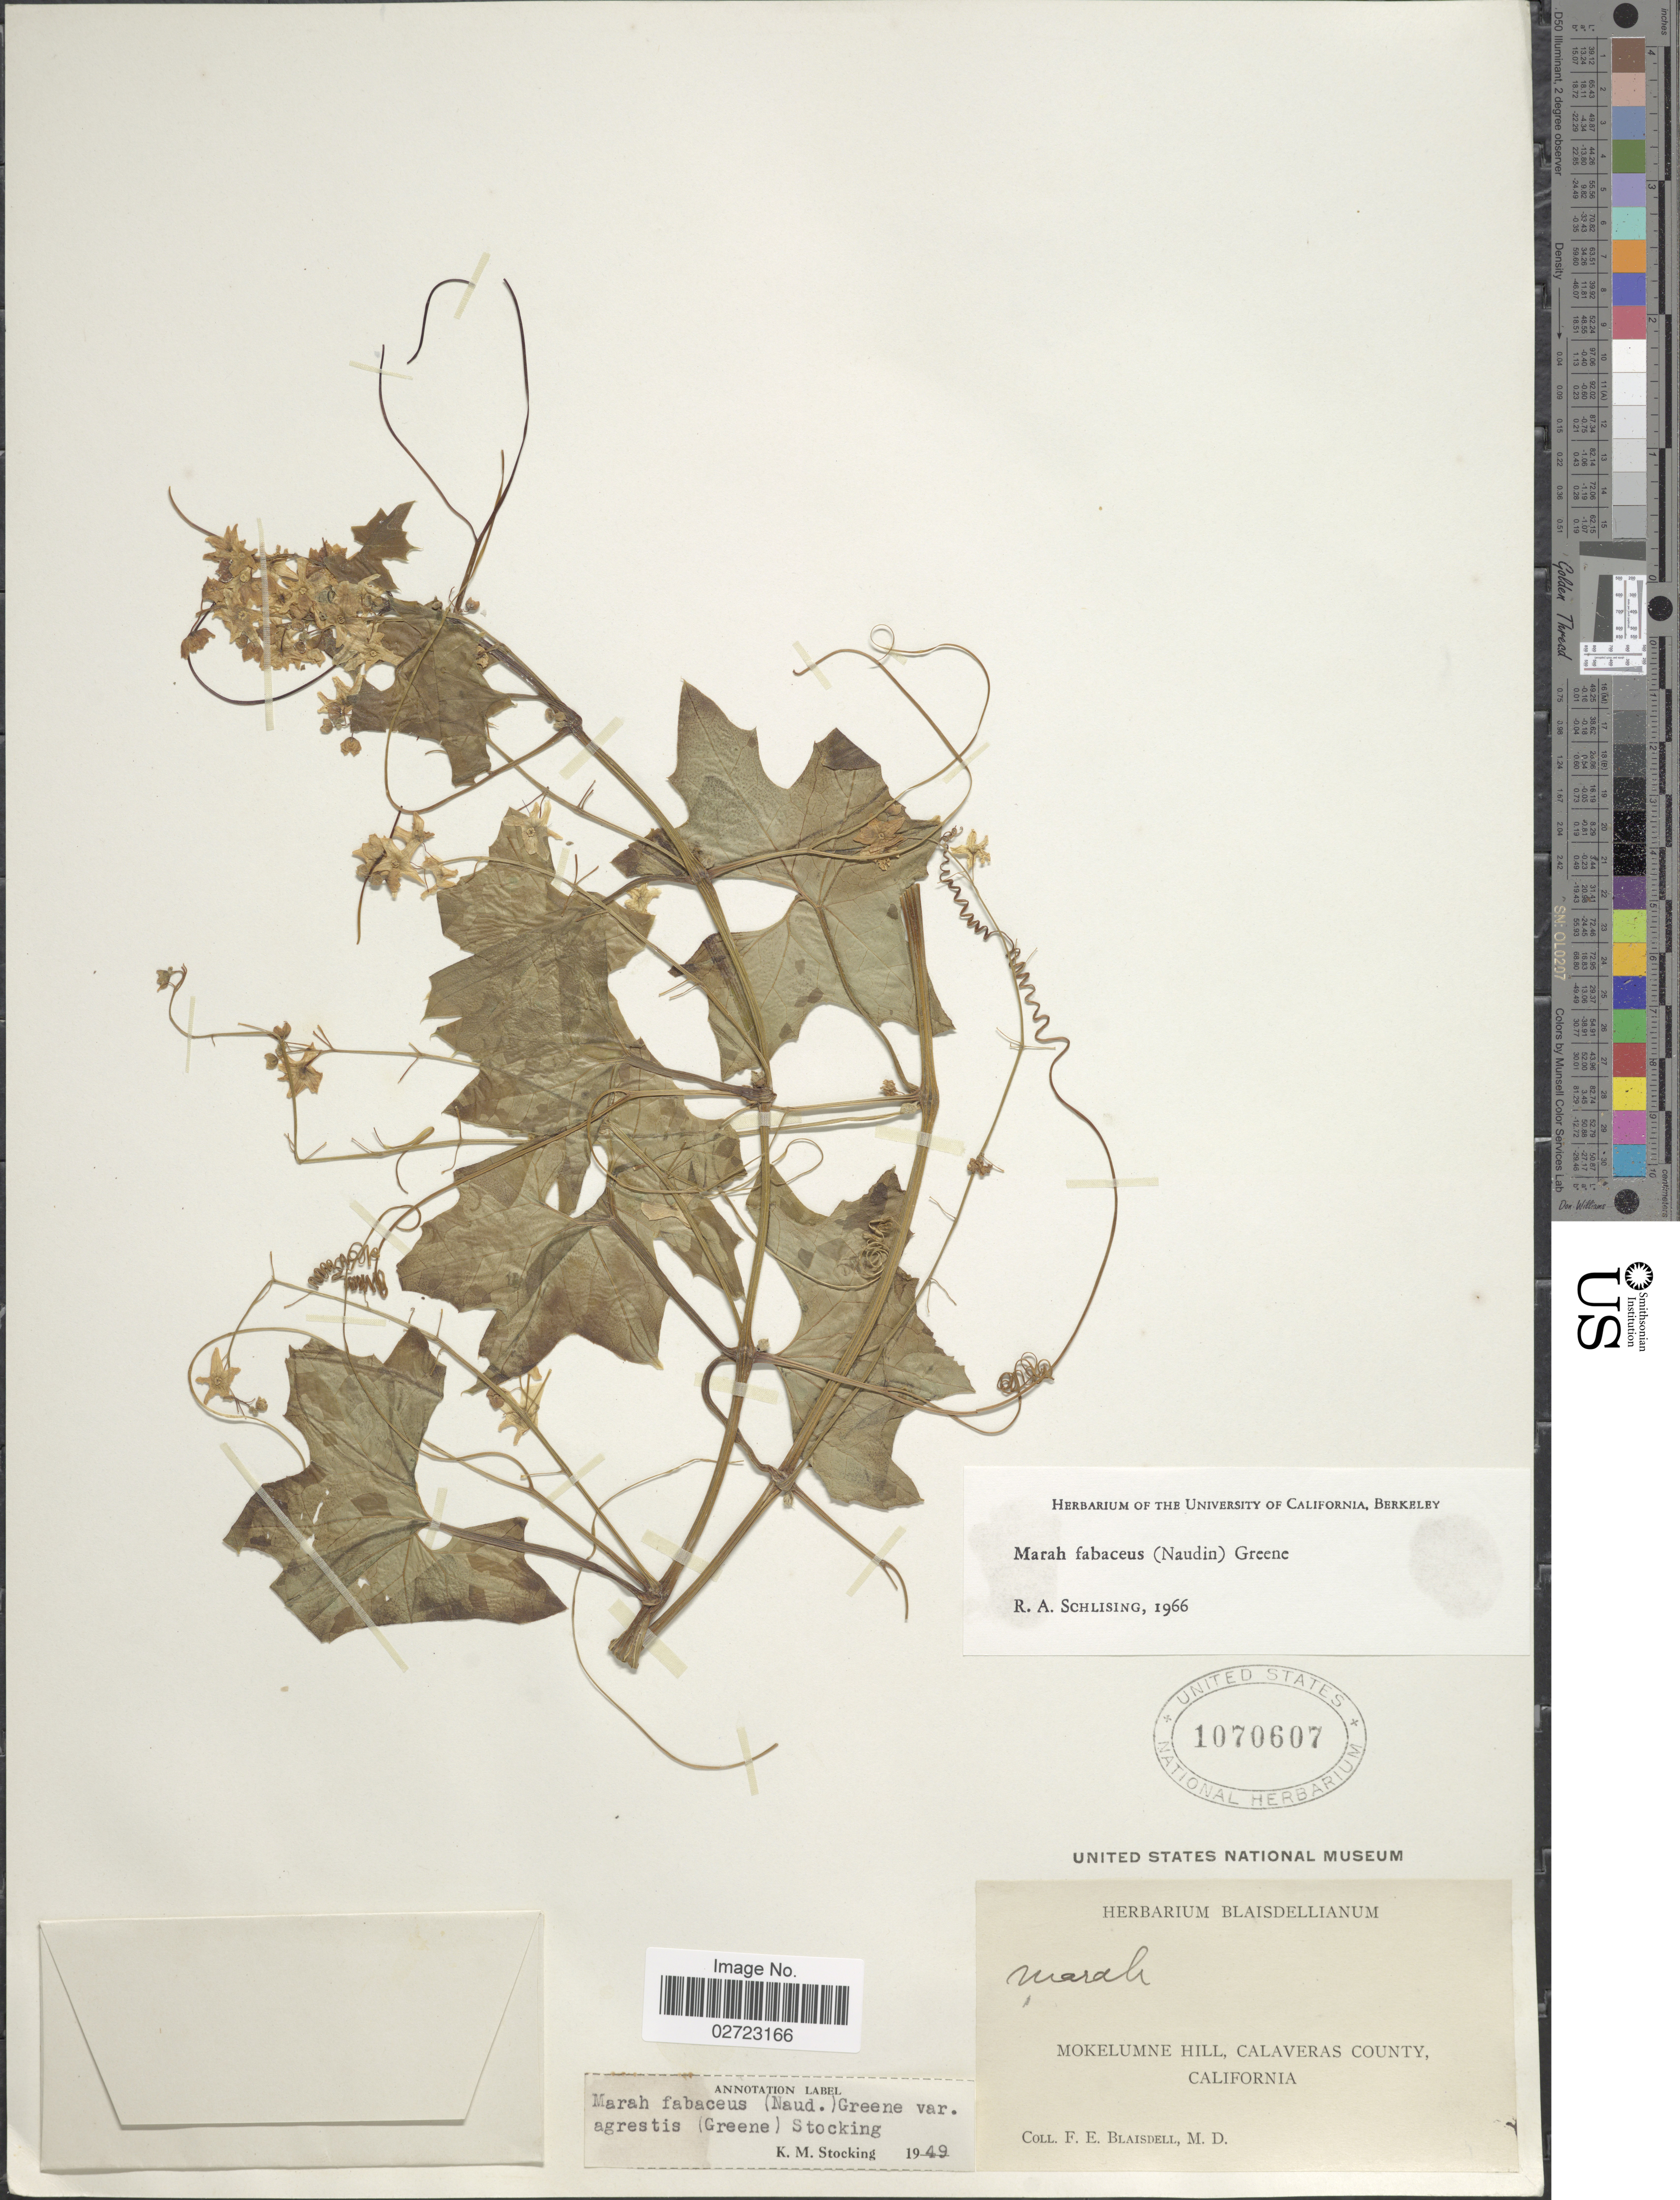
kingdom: Plantae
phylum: Tracheophyta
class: Magnoliopsida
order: Cucurbitales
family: Cucurbitaceae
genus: Marah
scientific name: Marah fabacea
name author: (Naudin) Greene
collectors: F. Blaisdell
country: United States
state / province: California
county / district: Calaveras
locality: Mokelumne Hill, Calaveras County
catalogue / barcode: US 1070607